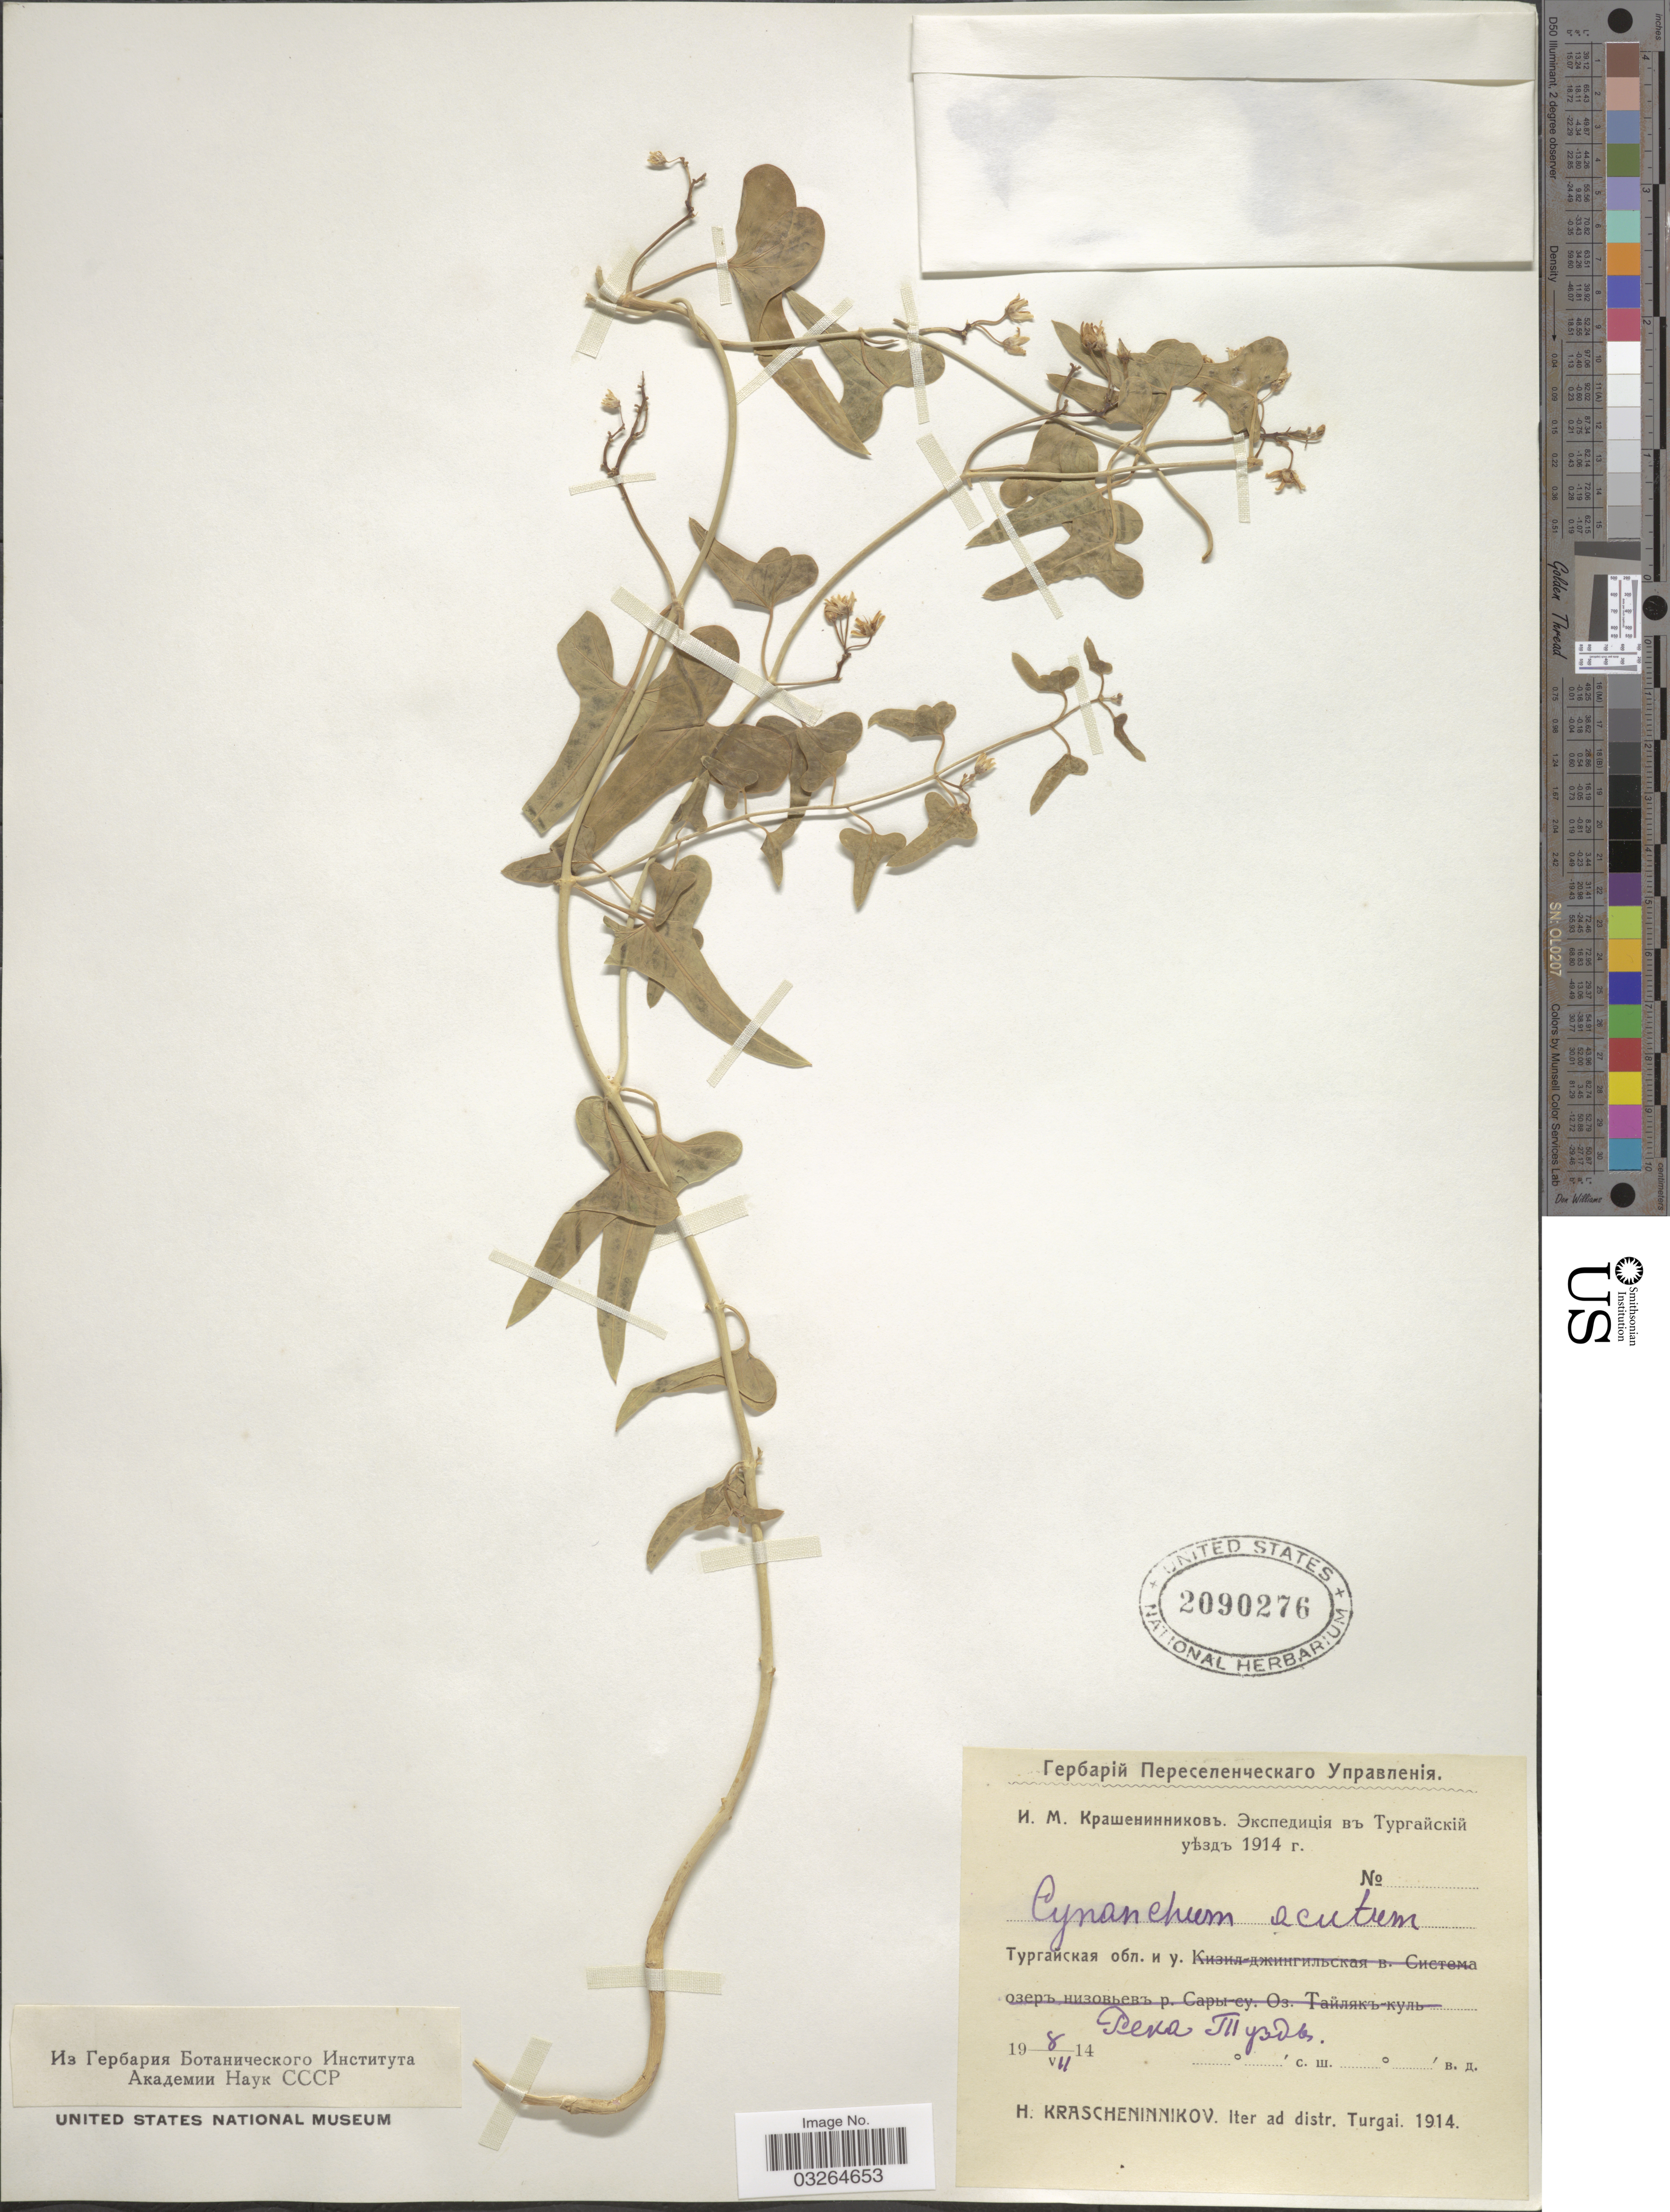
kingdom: Plantae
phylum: Tracheophyta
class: Magnoliopsida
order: Gentianales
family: Apocynaceae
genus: Cynanchum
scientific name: Cynanchum acutum subsp. sibiricum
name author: (Willd.) Rech. f.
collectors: H. Krascheninnikov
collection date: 1914-07-08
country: Kazakhstan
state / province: Qaraghandy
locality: Tuzdy River.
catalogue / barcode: US 2090276